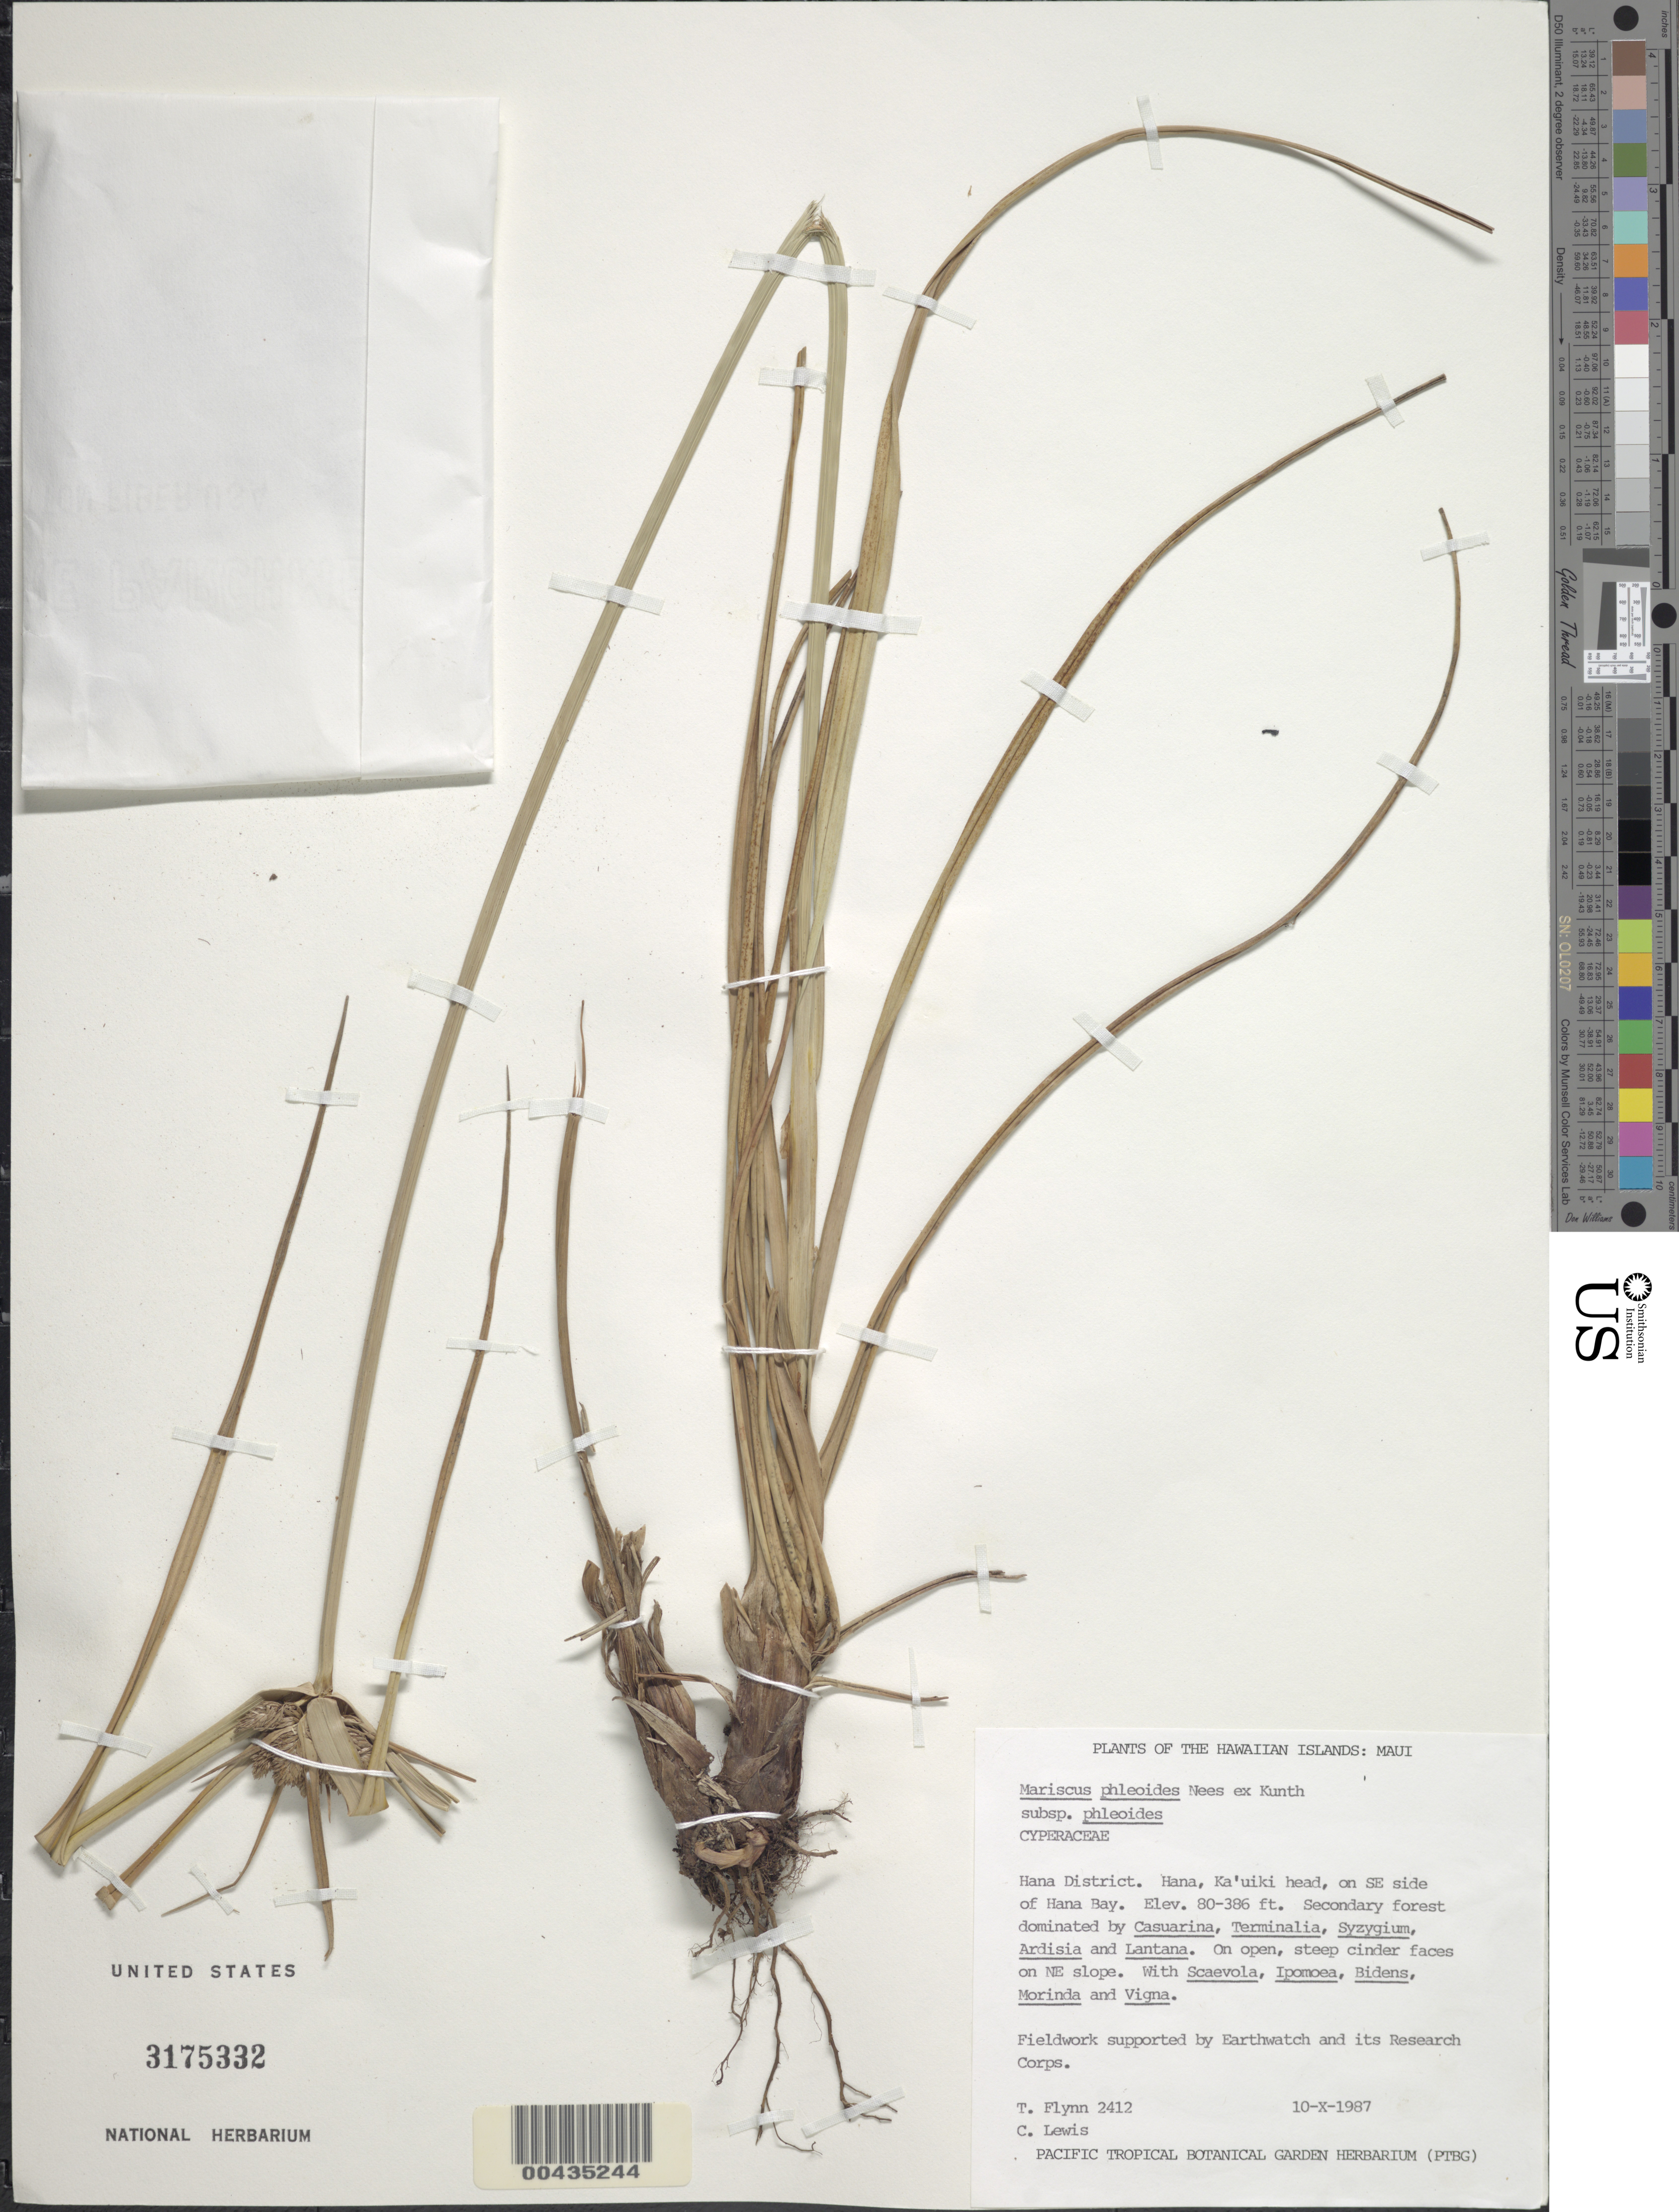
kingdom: Plantae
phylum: Tracheophyta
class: Liliopsida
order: Poales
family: Cyperaceae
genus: Cyperus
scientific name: Cyperus phleoides var. phleoides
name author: (Nees ex Kunth) Hillebr.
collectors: T. W. Flynn & C. Lewis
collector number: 2412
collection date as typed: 10 Oct 1987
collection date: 1987-10-10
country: United States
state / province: Hawaii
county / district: Maui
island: Maui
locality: Hana District. Hana, Ka'uiki head, on SE side of Hana Bay.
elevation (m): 24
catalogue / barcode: US 3175332